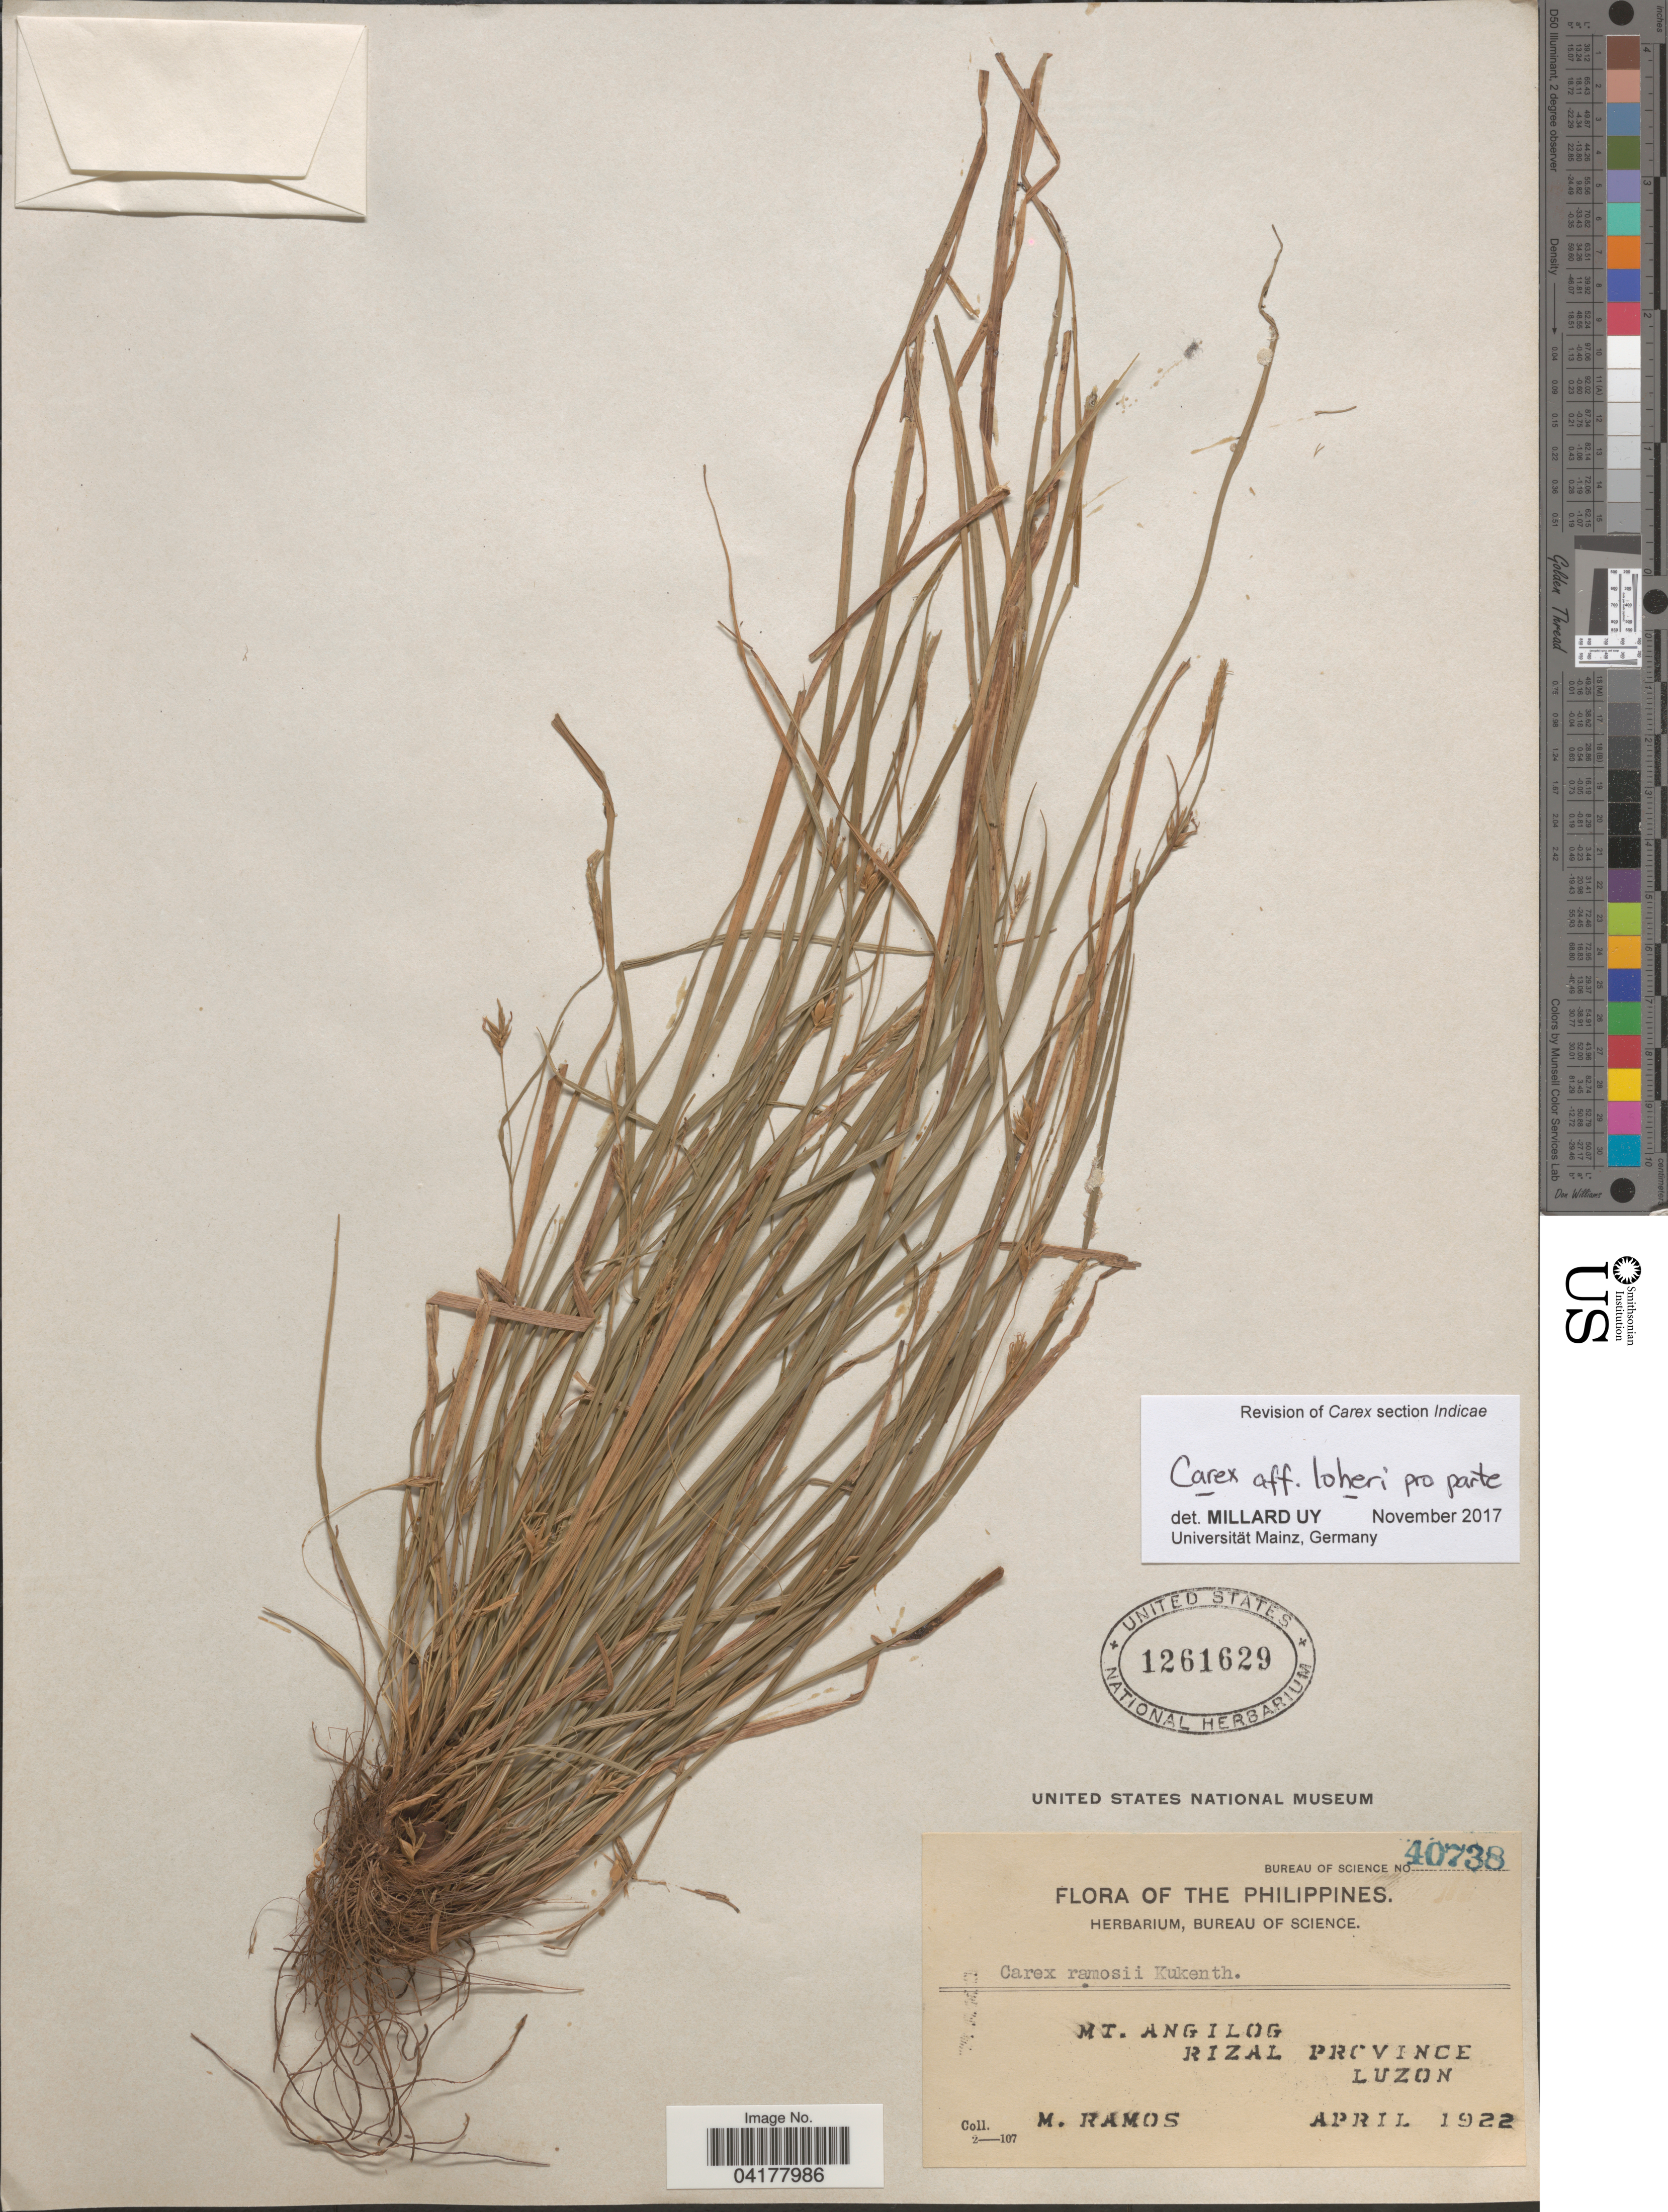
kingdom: Plantae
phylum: Tracheophyta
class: Liliopsida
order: Poales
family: Cyperaceae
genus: Carex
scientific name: Carex loheri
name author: C.B. Clarke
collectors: M. Ramos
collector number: Bureau of Science 40738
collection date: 1922-04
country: Philippines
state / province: Calabarzon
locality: Mt. Angilog. Rizal Province. Luzon.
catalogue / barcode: US 1261629